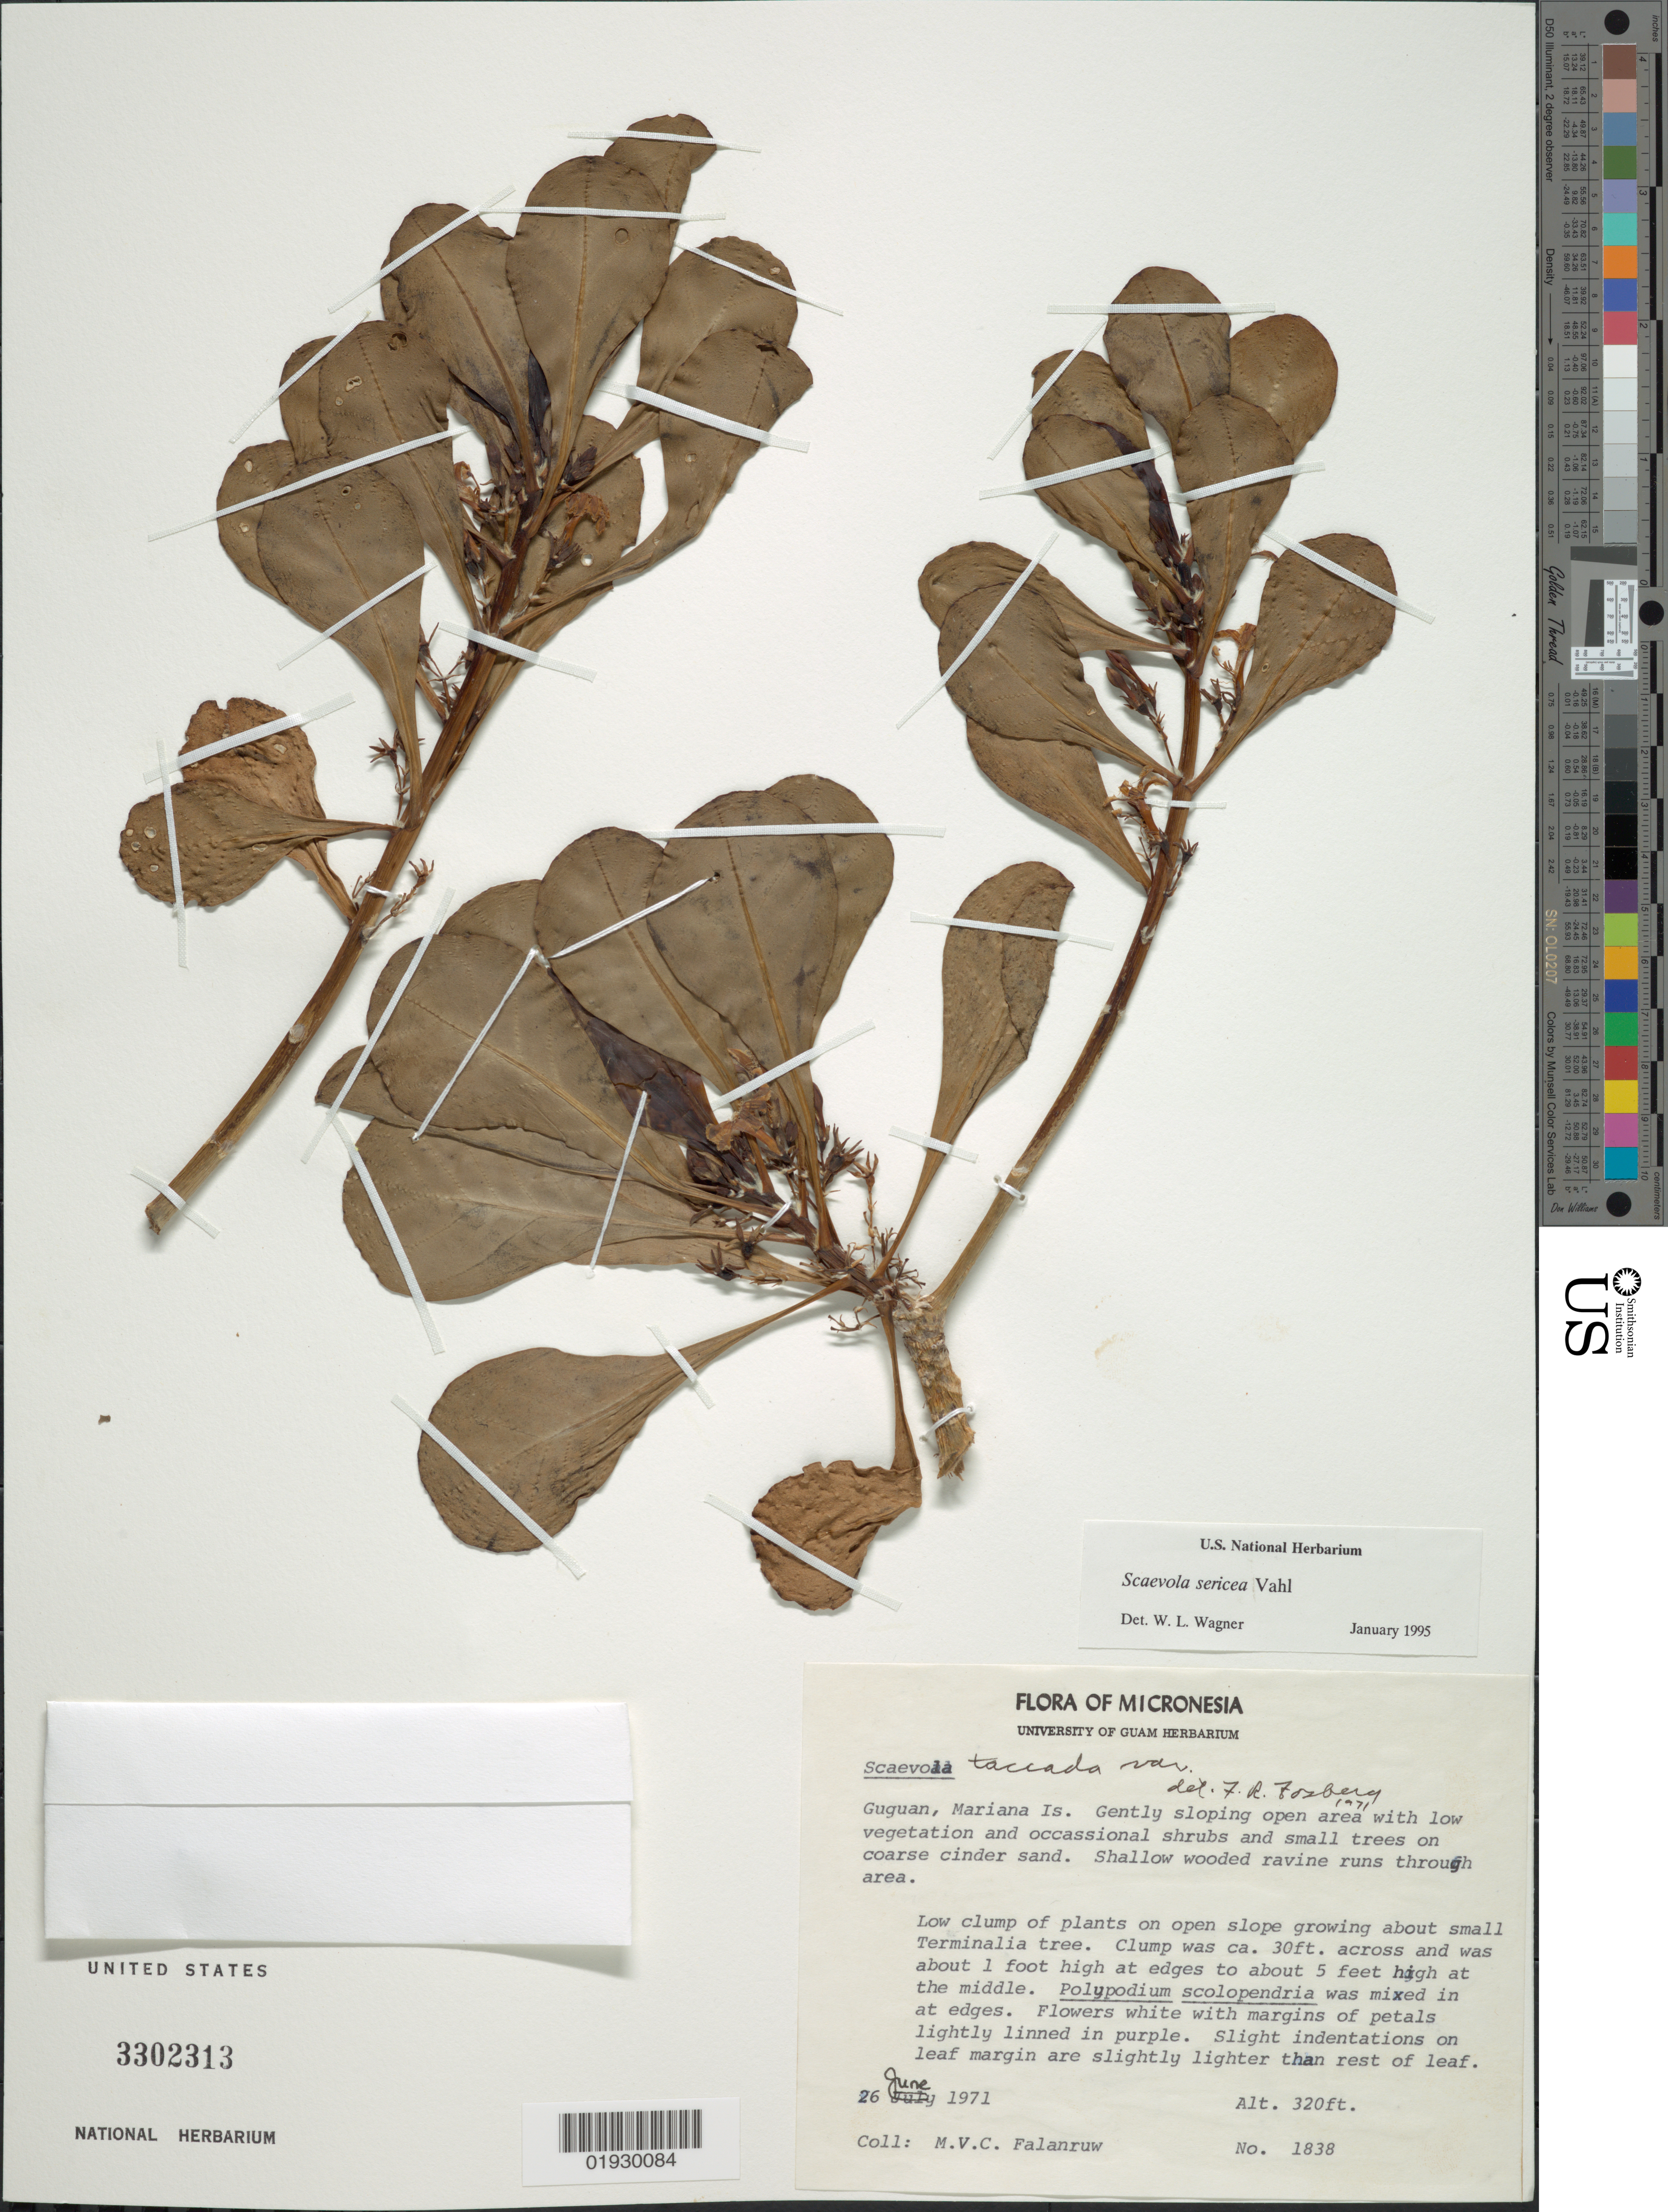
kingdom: Plantae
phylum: Tracheophyta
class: Magnoliopsida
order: Asterales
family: Goodeniaceae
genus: Scaevola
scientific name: Scaevola sericea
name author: Vahl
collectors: M. V. Falanruw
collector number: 1838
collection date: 1971-06-26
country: Northern Mariana Islands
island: Guguan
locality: Guguan, Mariana Is.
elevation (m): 98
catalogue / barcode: US 3302313